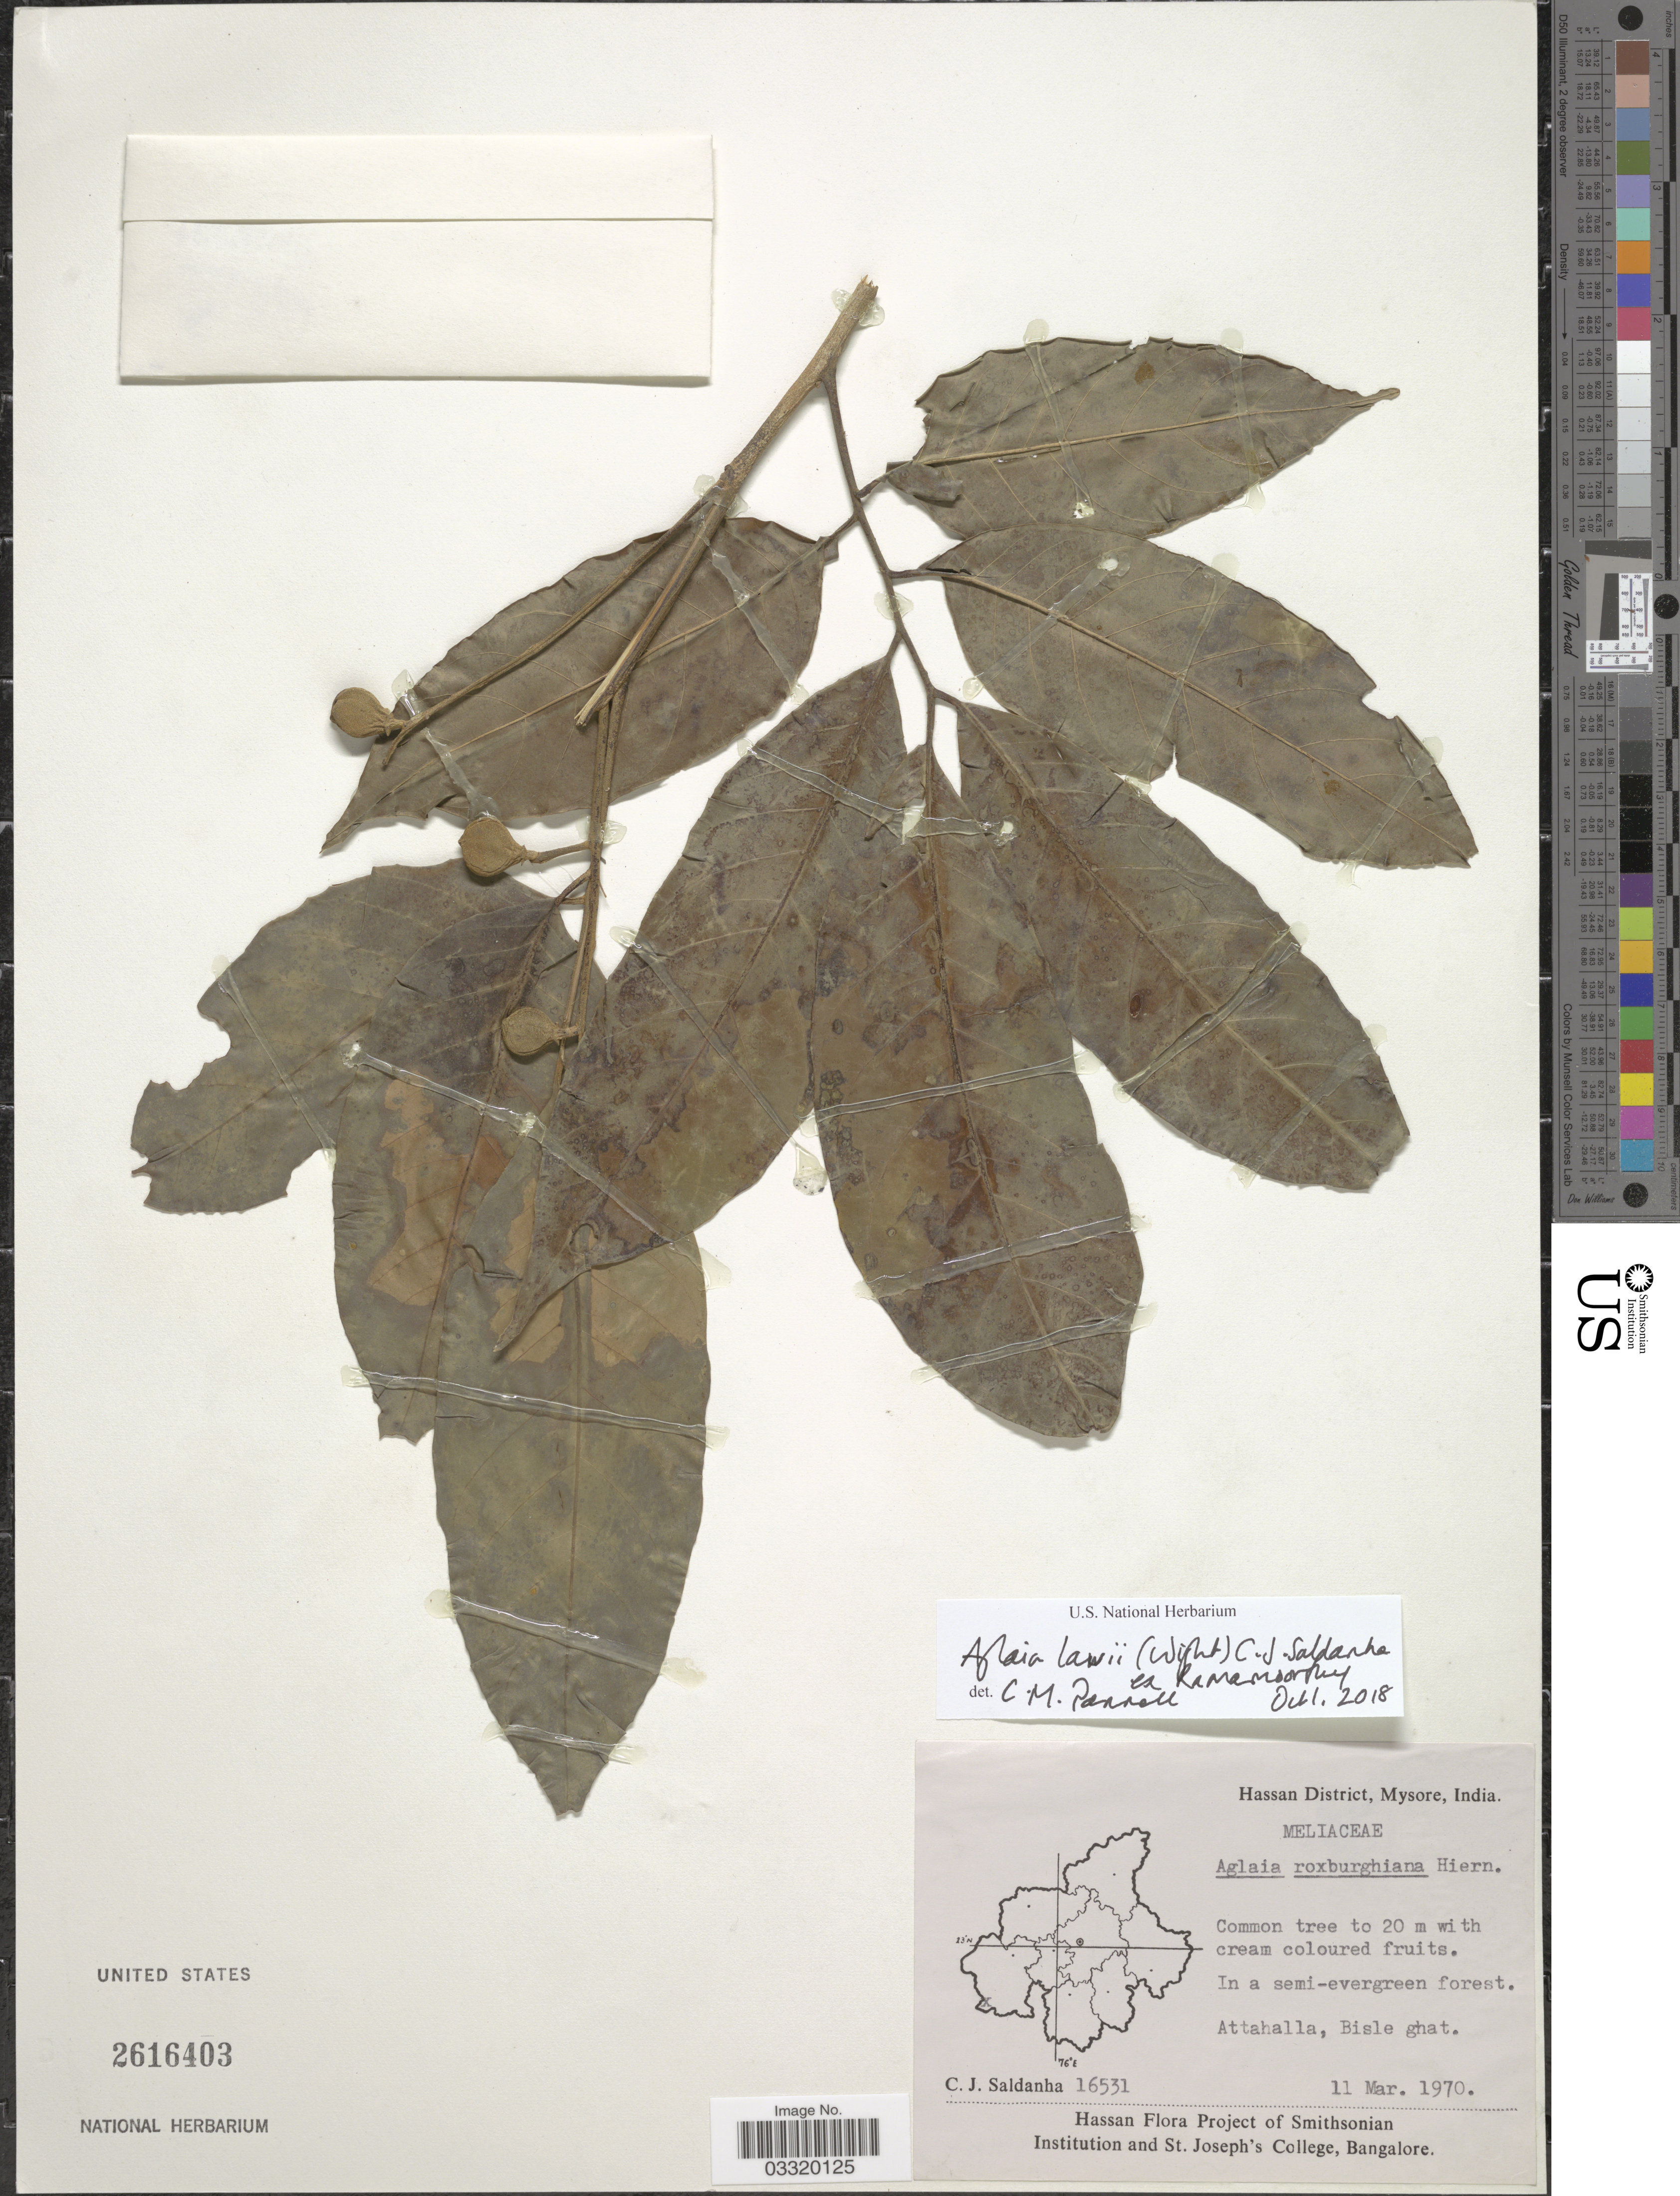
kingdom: Plantae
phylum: Tracheophyta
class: Magnoliopsida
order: Sapindales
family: Meliaceae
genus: Aglaia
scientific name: Aglaia lawii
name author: (Wight) C.J. Saldanha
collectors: C. J. Saldanha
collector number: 16531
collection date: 1970-03-11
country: India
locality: Hassan District, Mysore. Attahalla, Bisle ghat.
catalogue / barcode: US 2616403